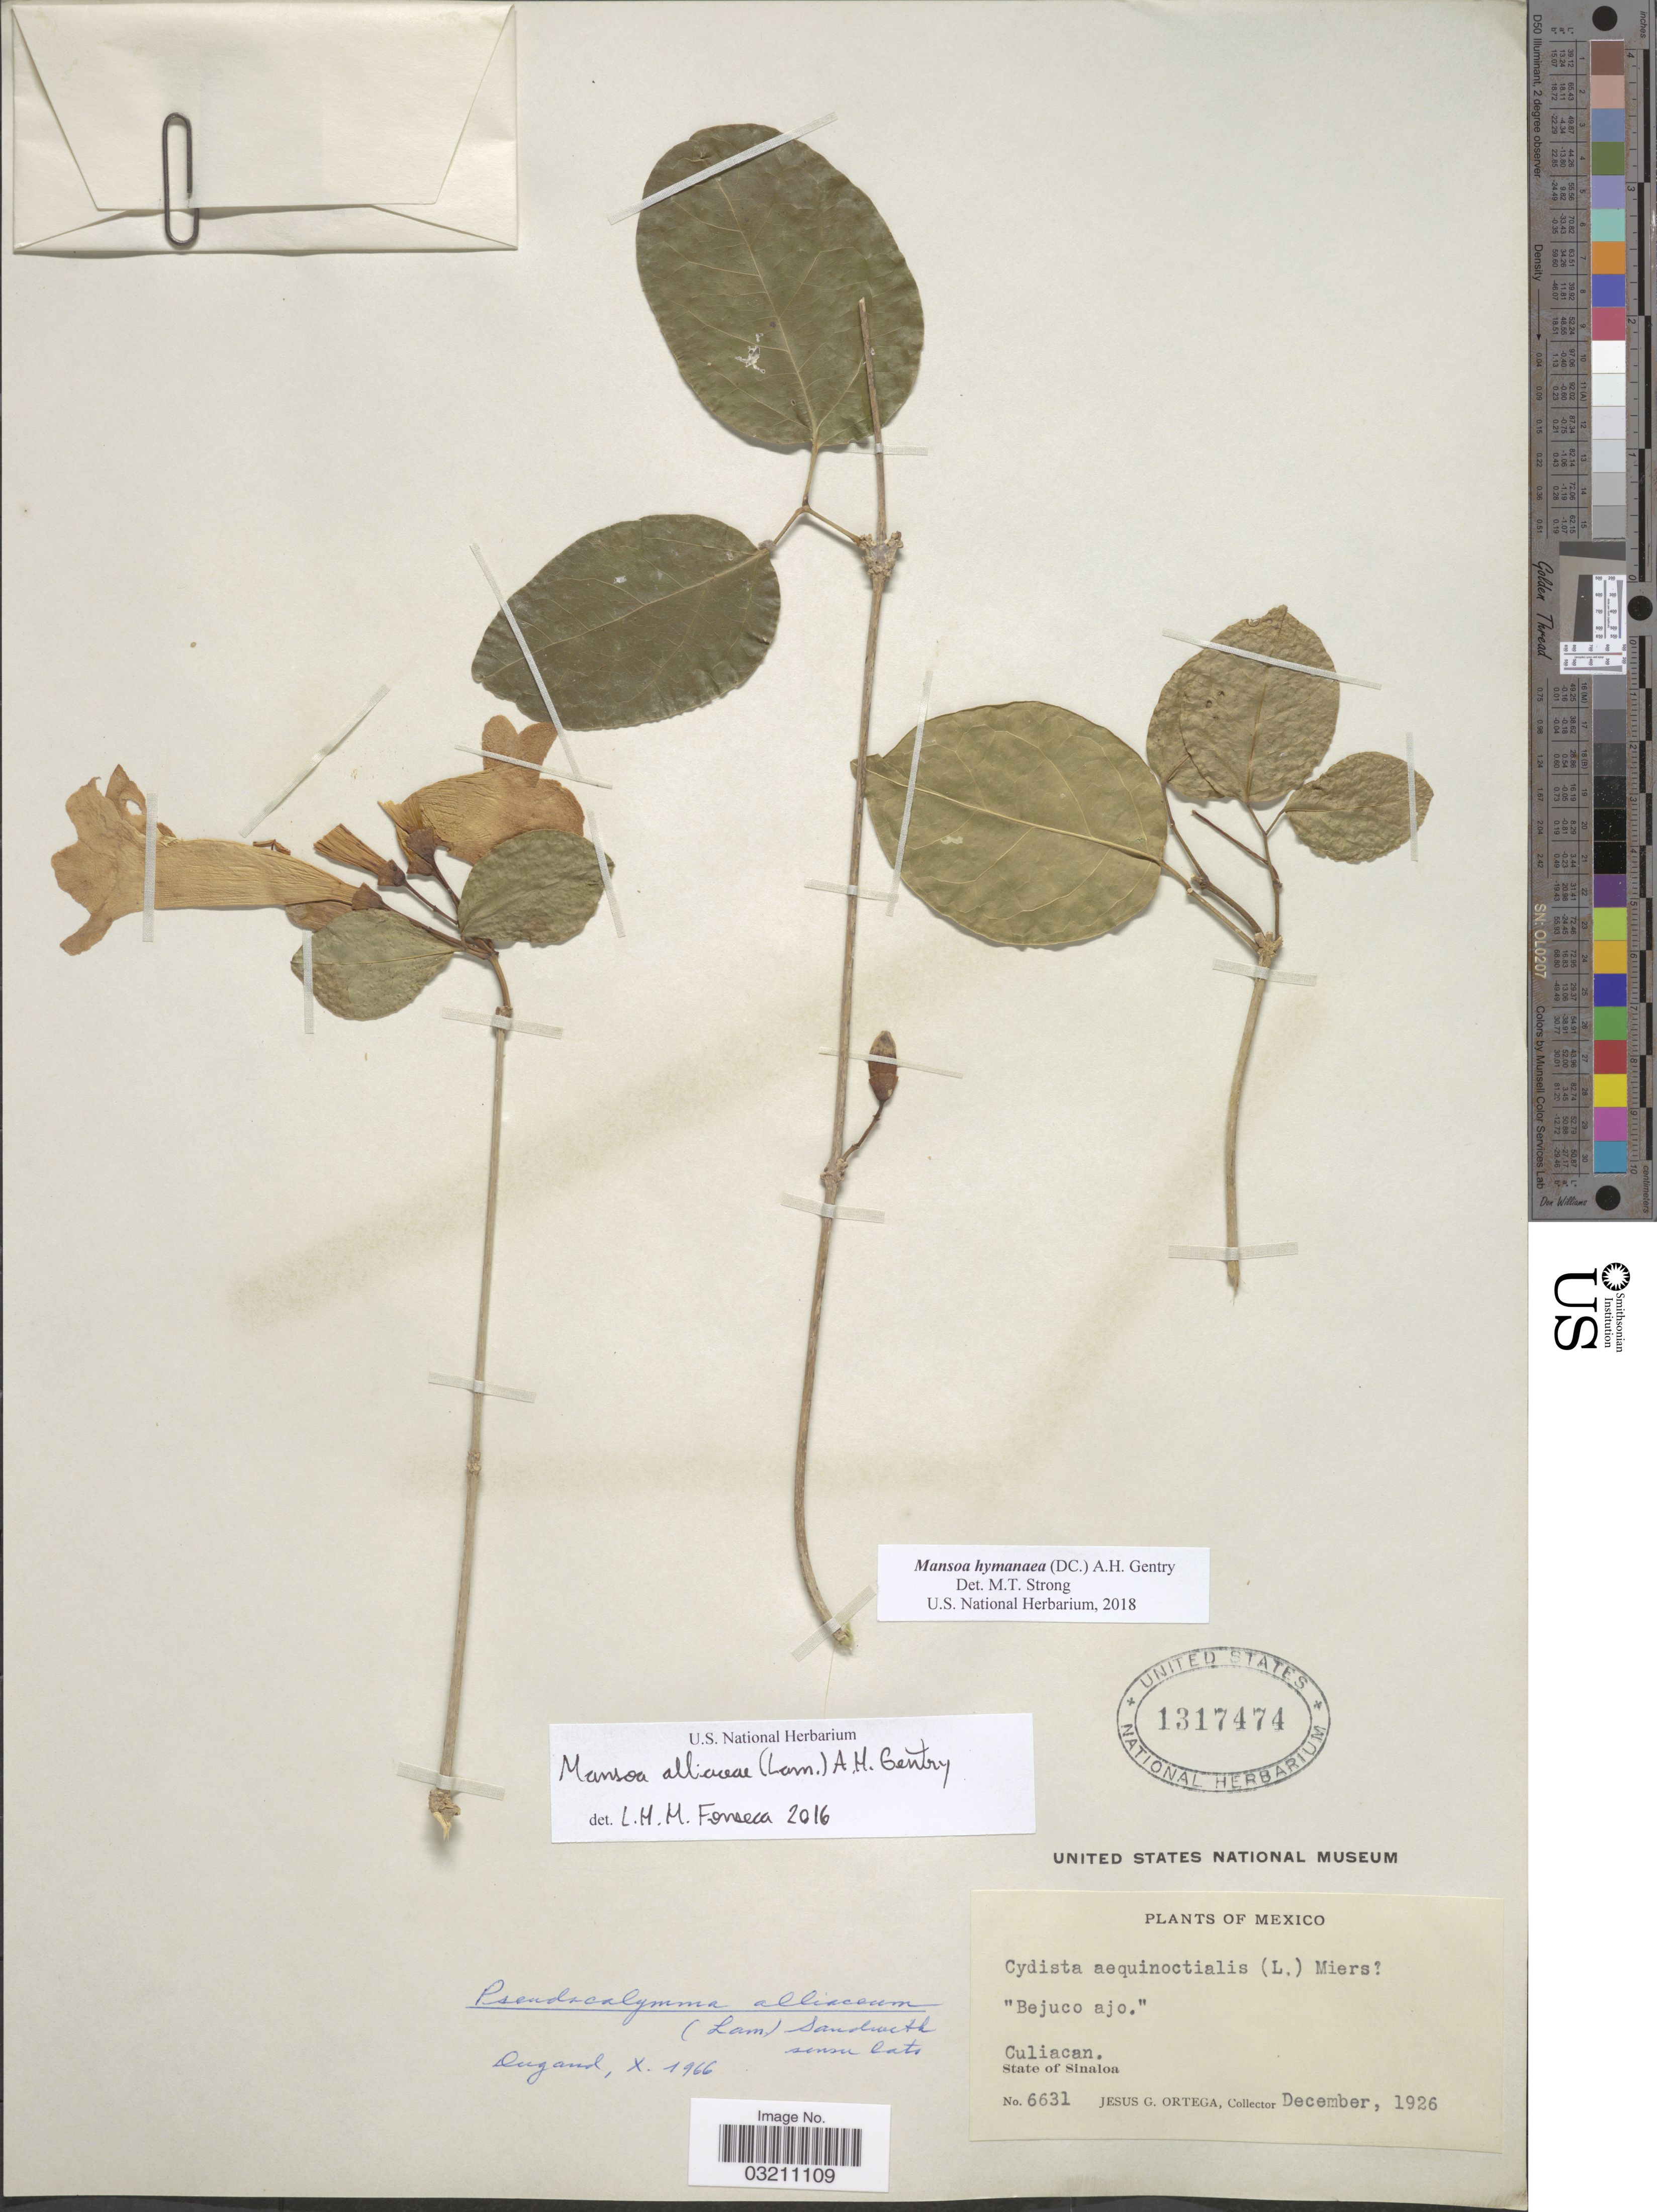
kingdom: Plantae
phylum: Tracheophyta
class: Magnoliopsida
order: Lamiales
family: Bignoniaceae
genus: Mansoa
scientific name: Mansoa hymenaea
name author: (DC.) A.H. Gentry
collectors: J. Ortega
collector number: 6631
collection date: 1926-12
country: Mexico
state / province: Sinaloa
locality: Culiacan.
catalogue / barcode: US 1317474